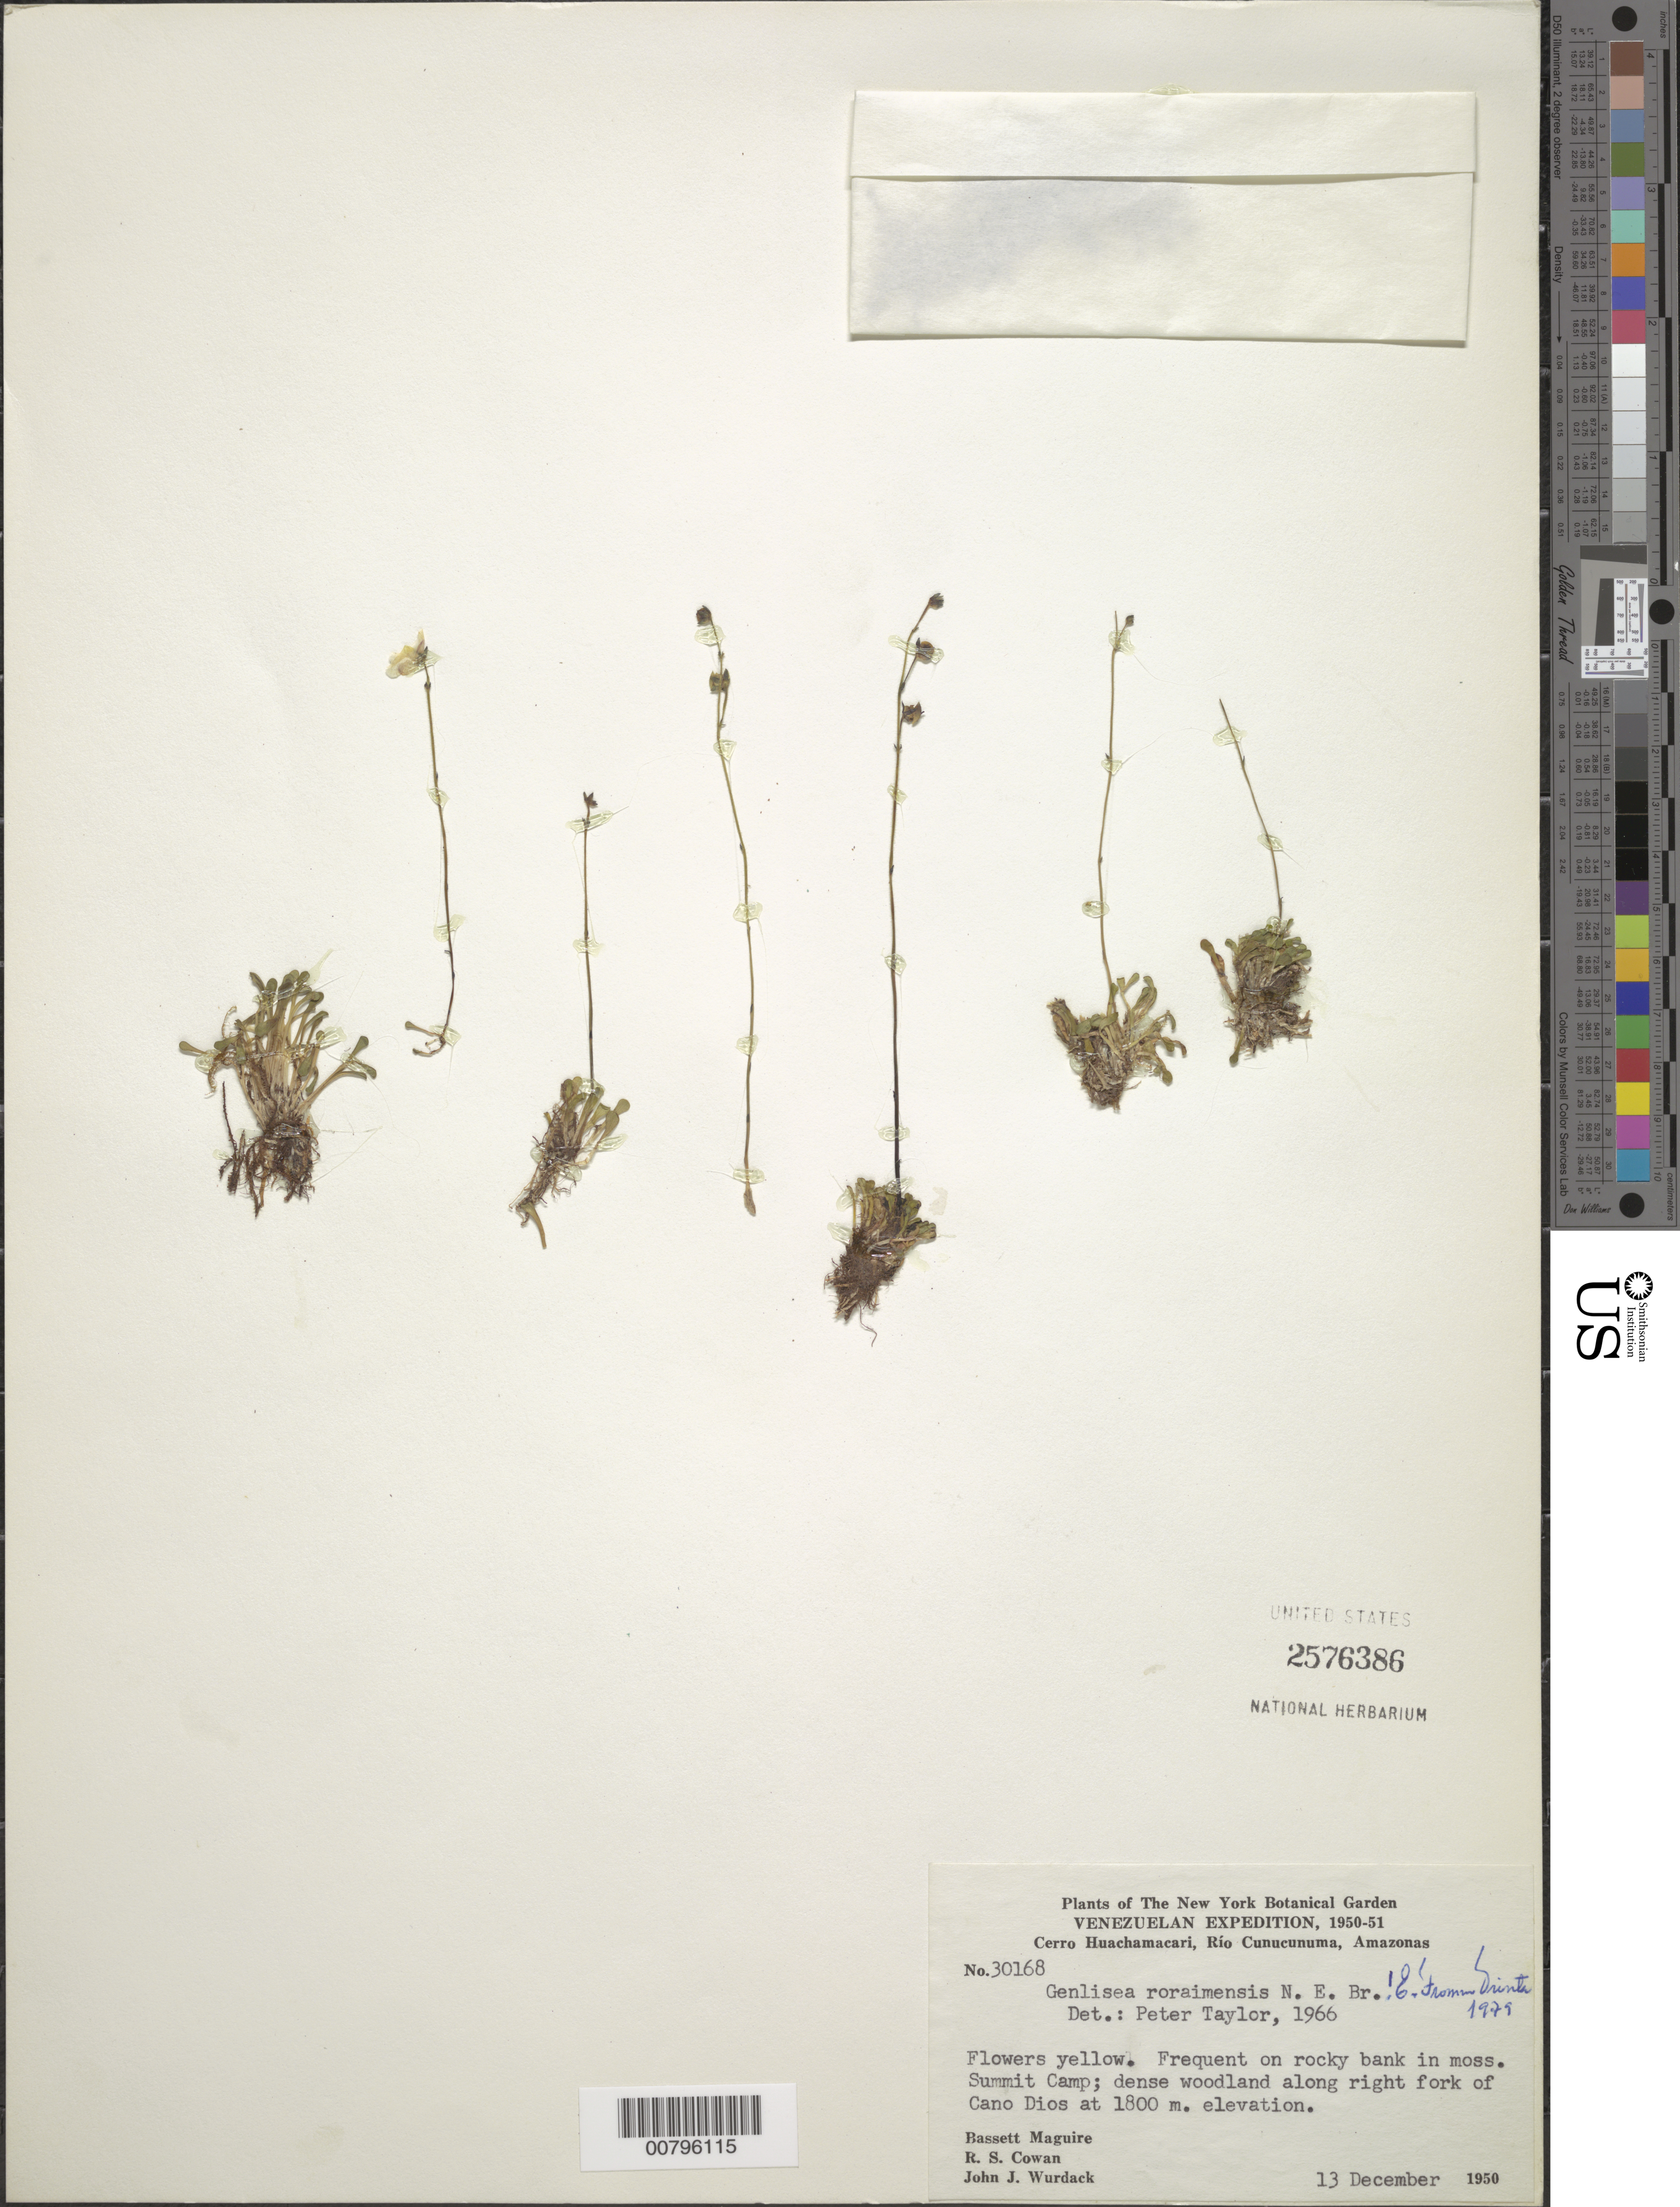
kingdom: Plantae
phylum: Tracheophyta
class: Magnoliopsida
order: Lamiales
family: Lentibulariaceae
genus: Genlisea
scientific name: Genlisea roraimensis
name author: N.E. Br.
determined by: Fromm-Trinta, E.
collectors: B. Maguire, R. S. Cowan & J. J. Wurdack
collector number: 30168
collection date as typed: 13-Dec-50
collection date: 1950-12-13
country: Venezuela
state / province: Amazonas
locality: Cerro Huachamacari, Río Cunucunuma, Summit camp, right fork of Caño de Dios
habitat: Rocky bank in moss.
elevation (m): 1800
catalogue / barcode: US 2576386